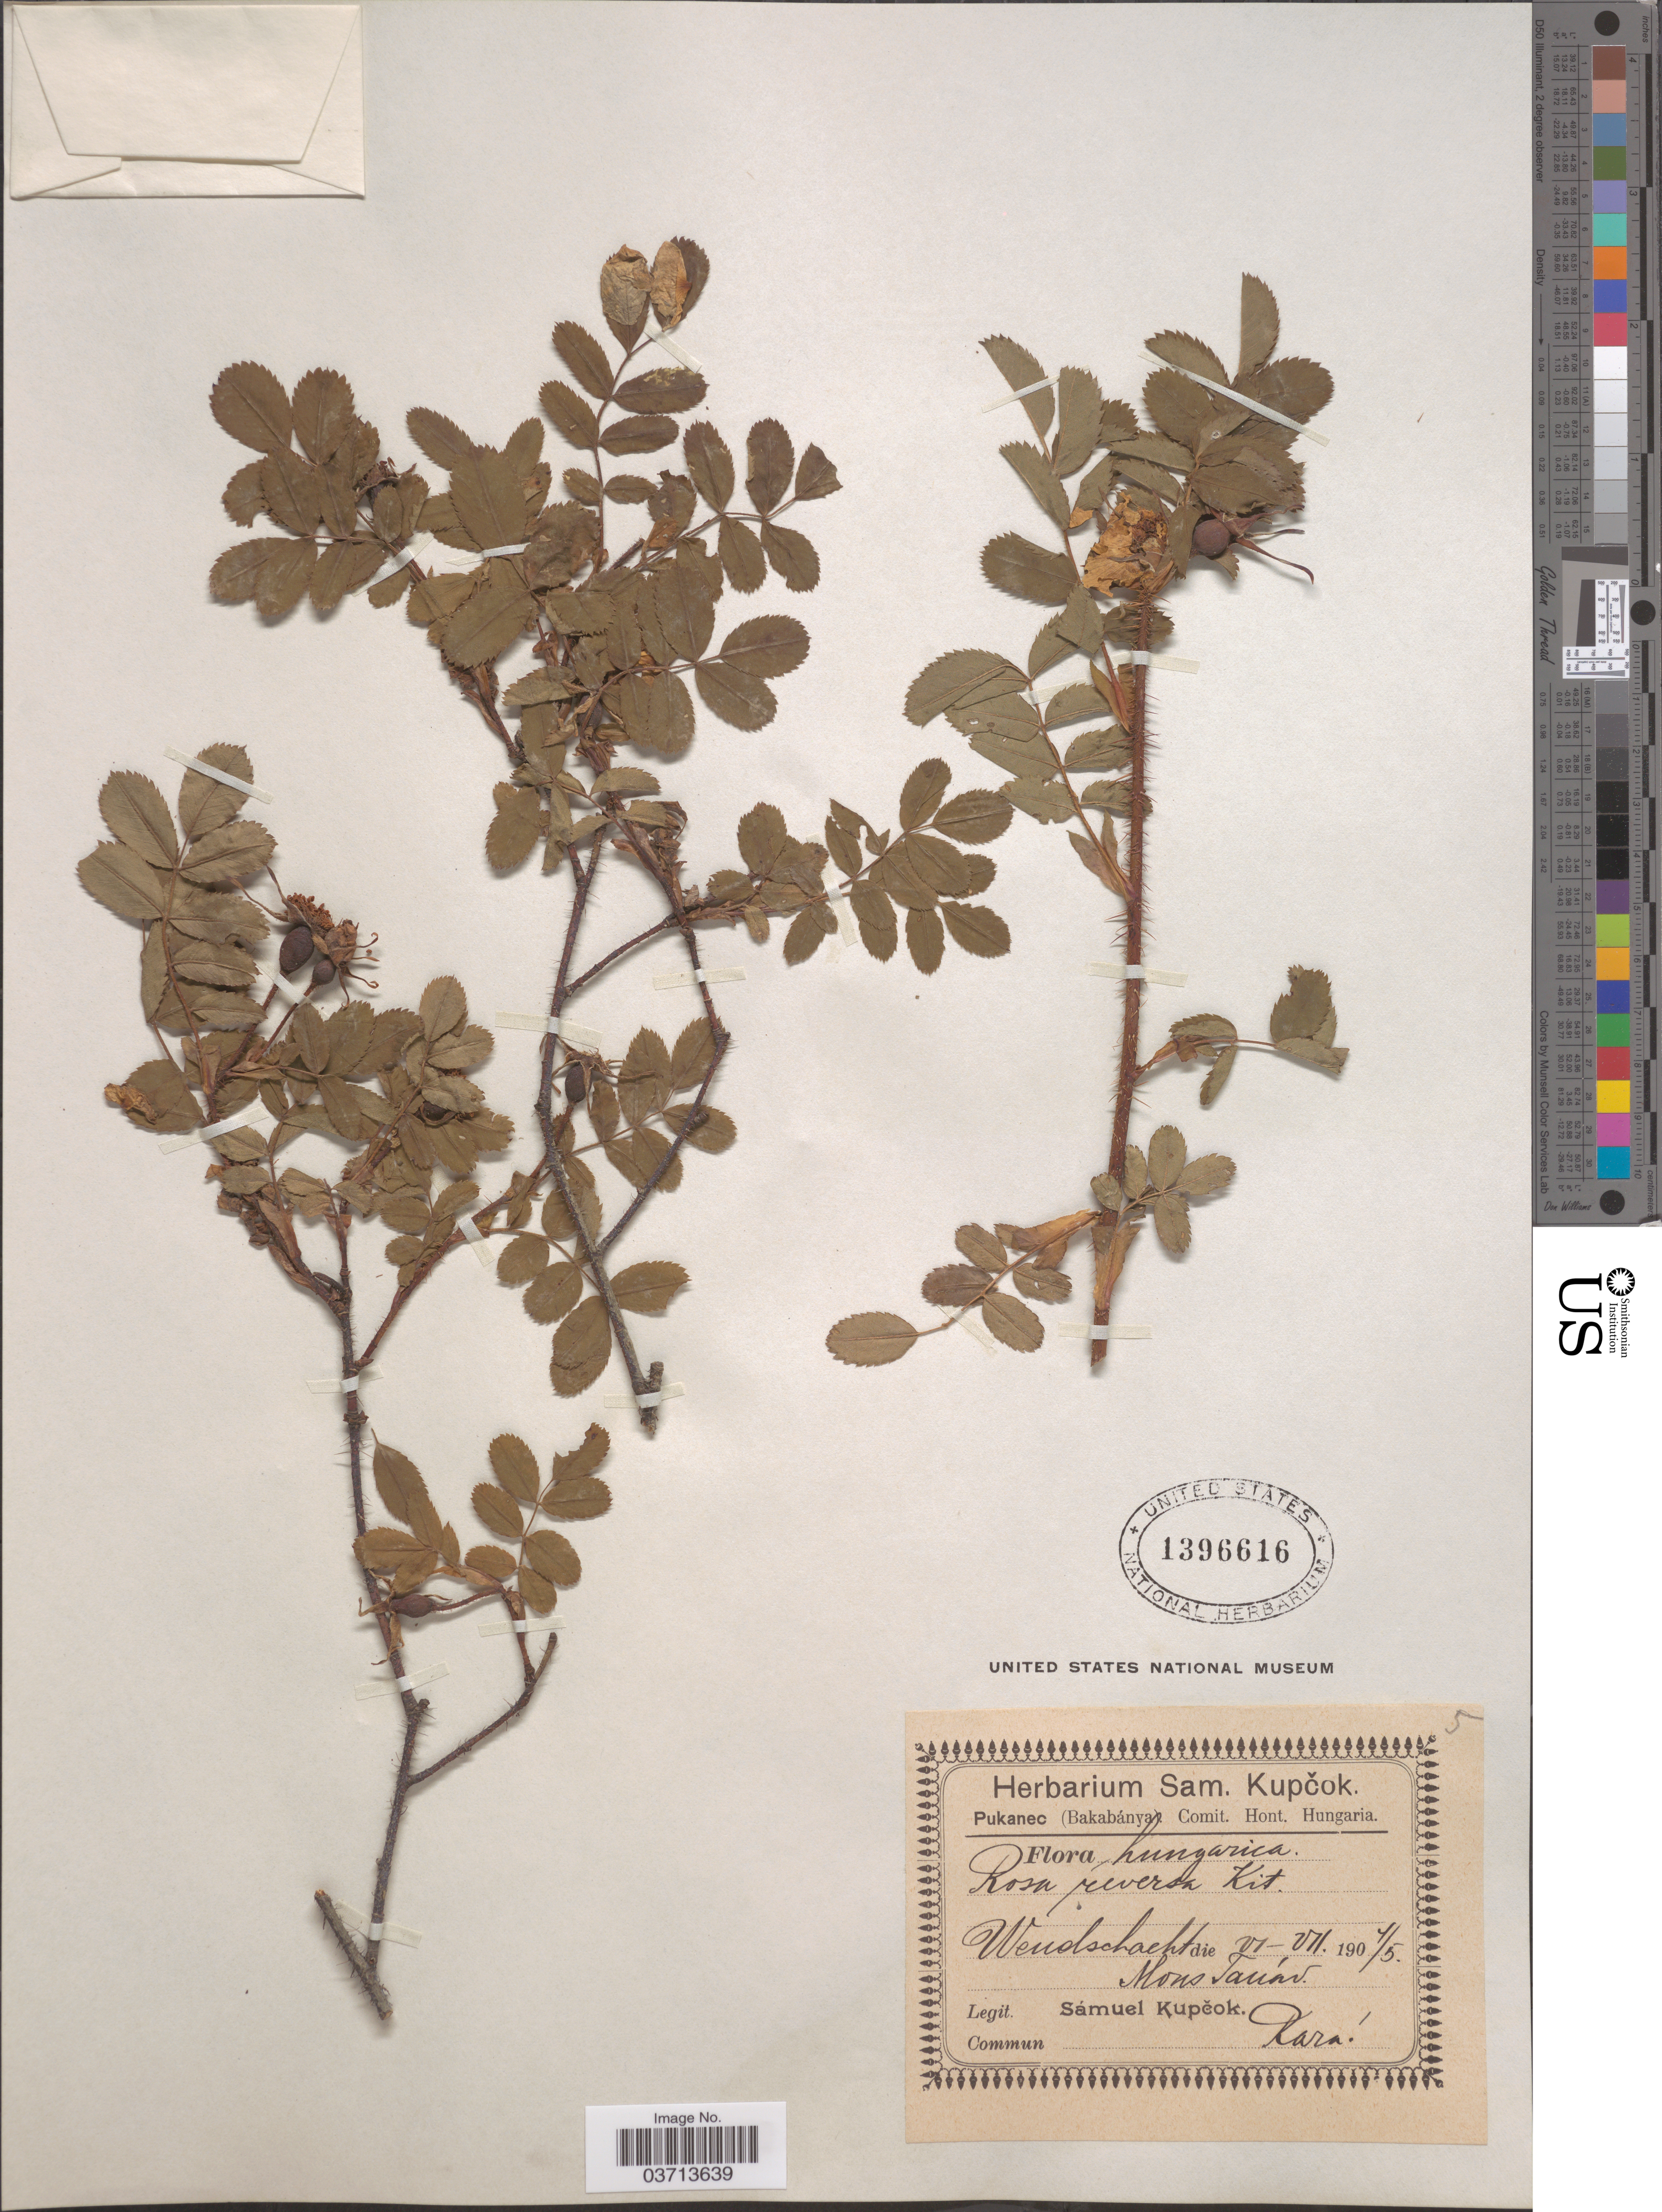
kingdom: Plantae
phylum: Tracheophyta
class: Magnoliopsida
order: Rosales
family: Rosaceae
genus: Rosa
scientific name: Rosa reversa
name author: W.D.J. Koch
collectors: S. Kupcok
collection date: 1901-06/1905-07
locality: Wendschacht [interpreted]. Mons Tauár [interpreted].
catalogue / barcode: US 1396616